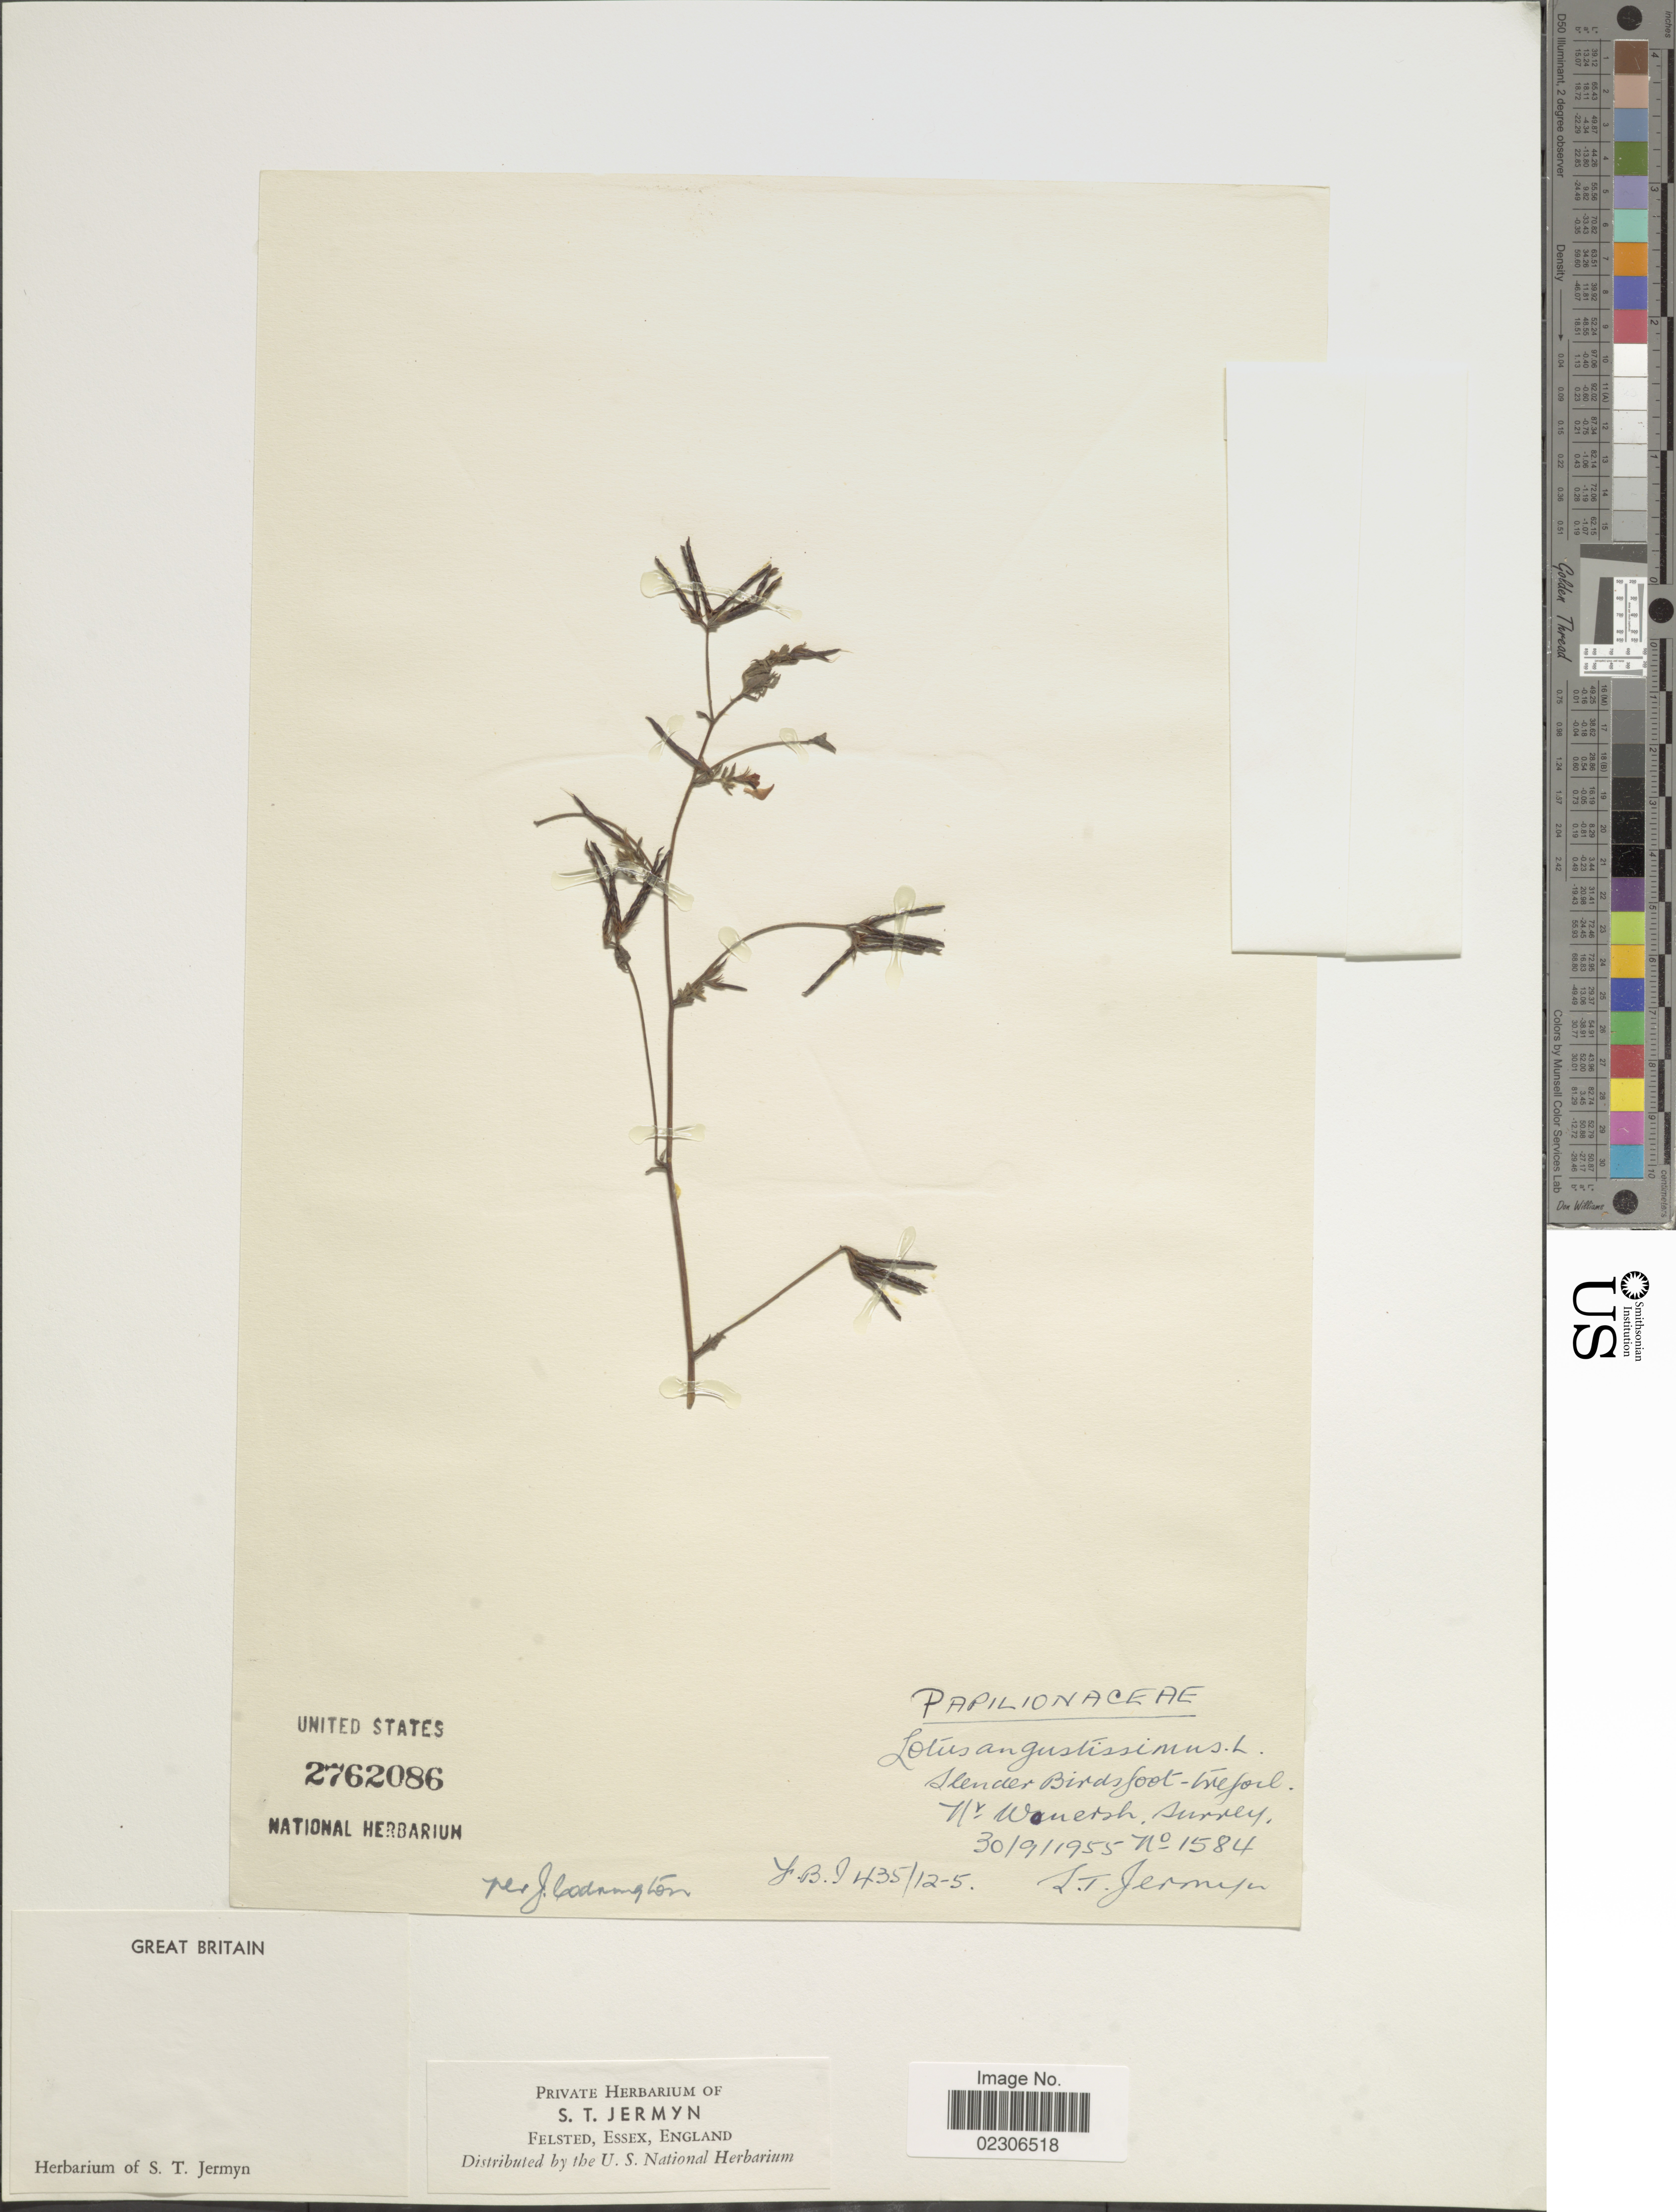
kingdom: Plantae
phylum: Tracheophyta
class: Magnoliopsida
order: Fabales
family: Fabaceae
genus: Lotus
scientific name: Lotus angustissimus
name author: L.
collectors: S. Jermyn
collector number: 1584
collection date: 1955-09-30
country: United Kingdom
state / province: England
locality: Great Britain. Nr Wanersh, Surrey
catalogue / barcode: US 2762086